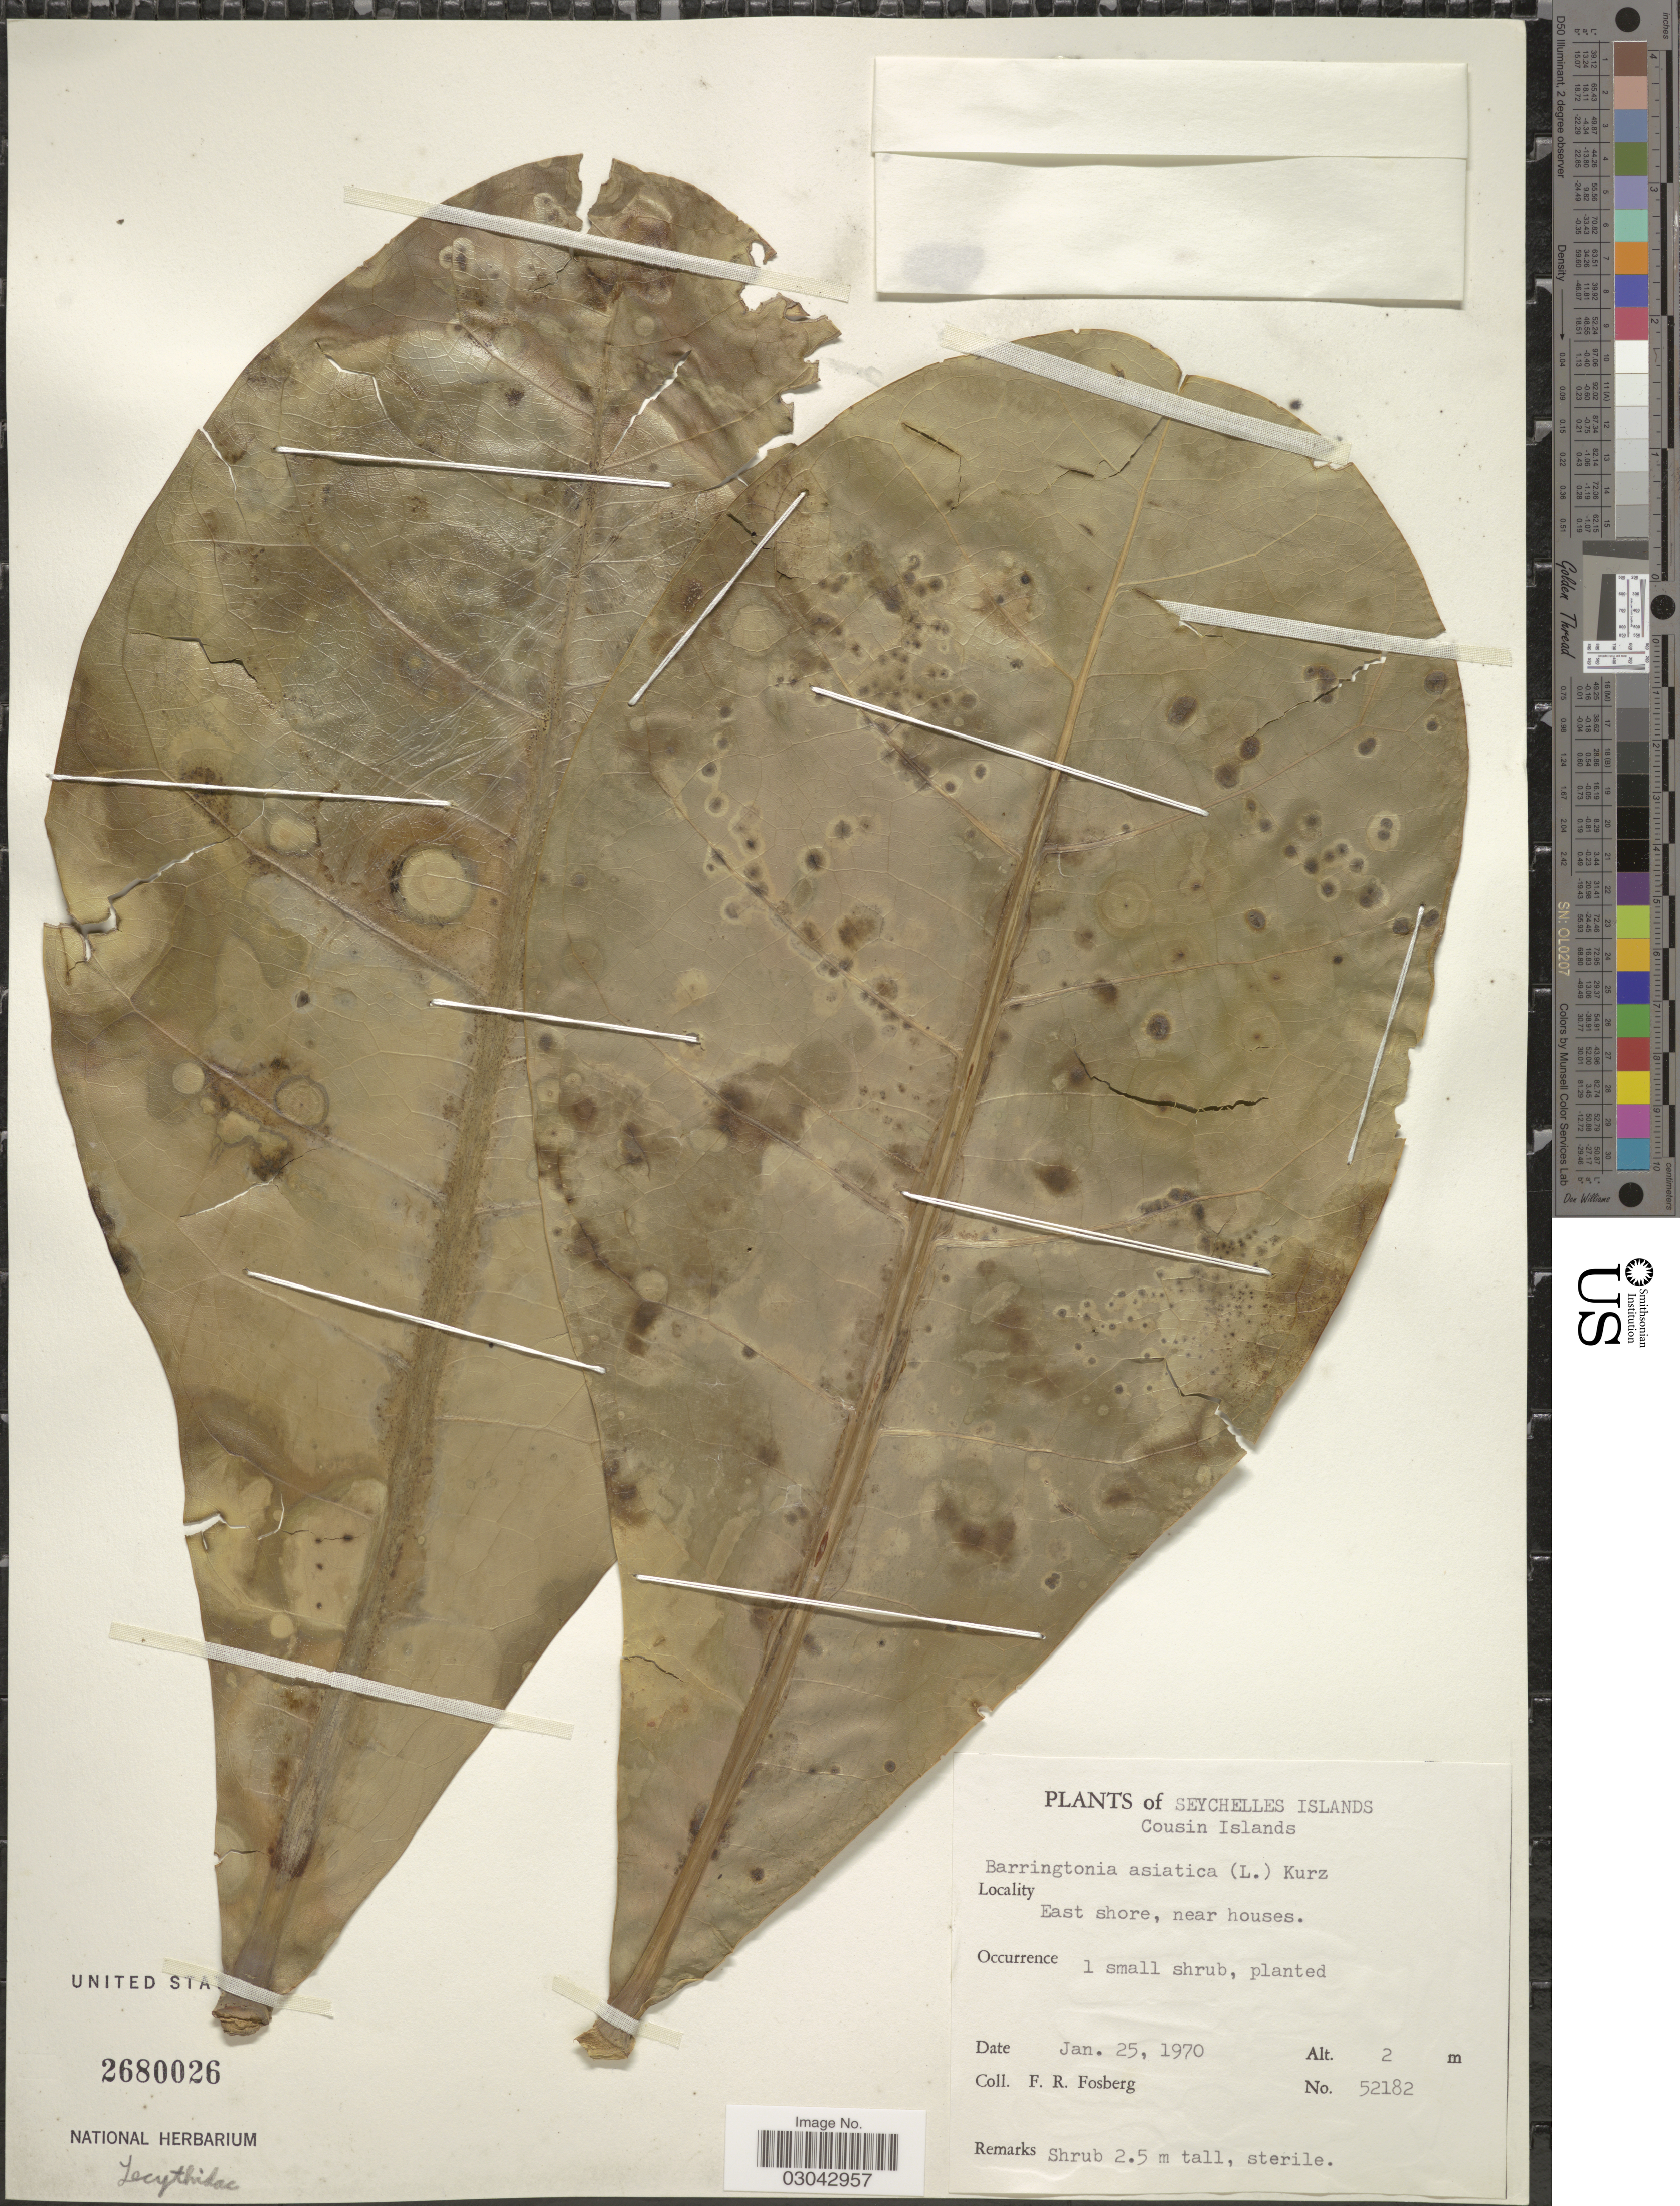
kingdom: Plantae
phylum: Tracheophyta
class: Magnoliopsida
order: Ericales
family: Lecythidaceae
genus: Barringtonia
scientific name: Barringtonia asiatica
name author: (L.) Kurz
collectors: F. R. Fosberg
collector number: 52182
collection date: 1970-01-25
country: Seychelles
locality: Seychelles Islands, Cousin Islands, East shore, near houses.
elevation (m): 2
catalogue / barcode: US 2680026